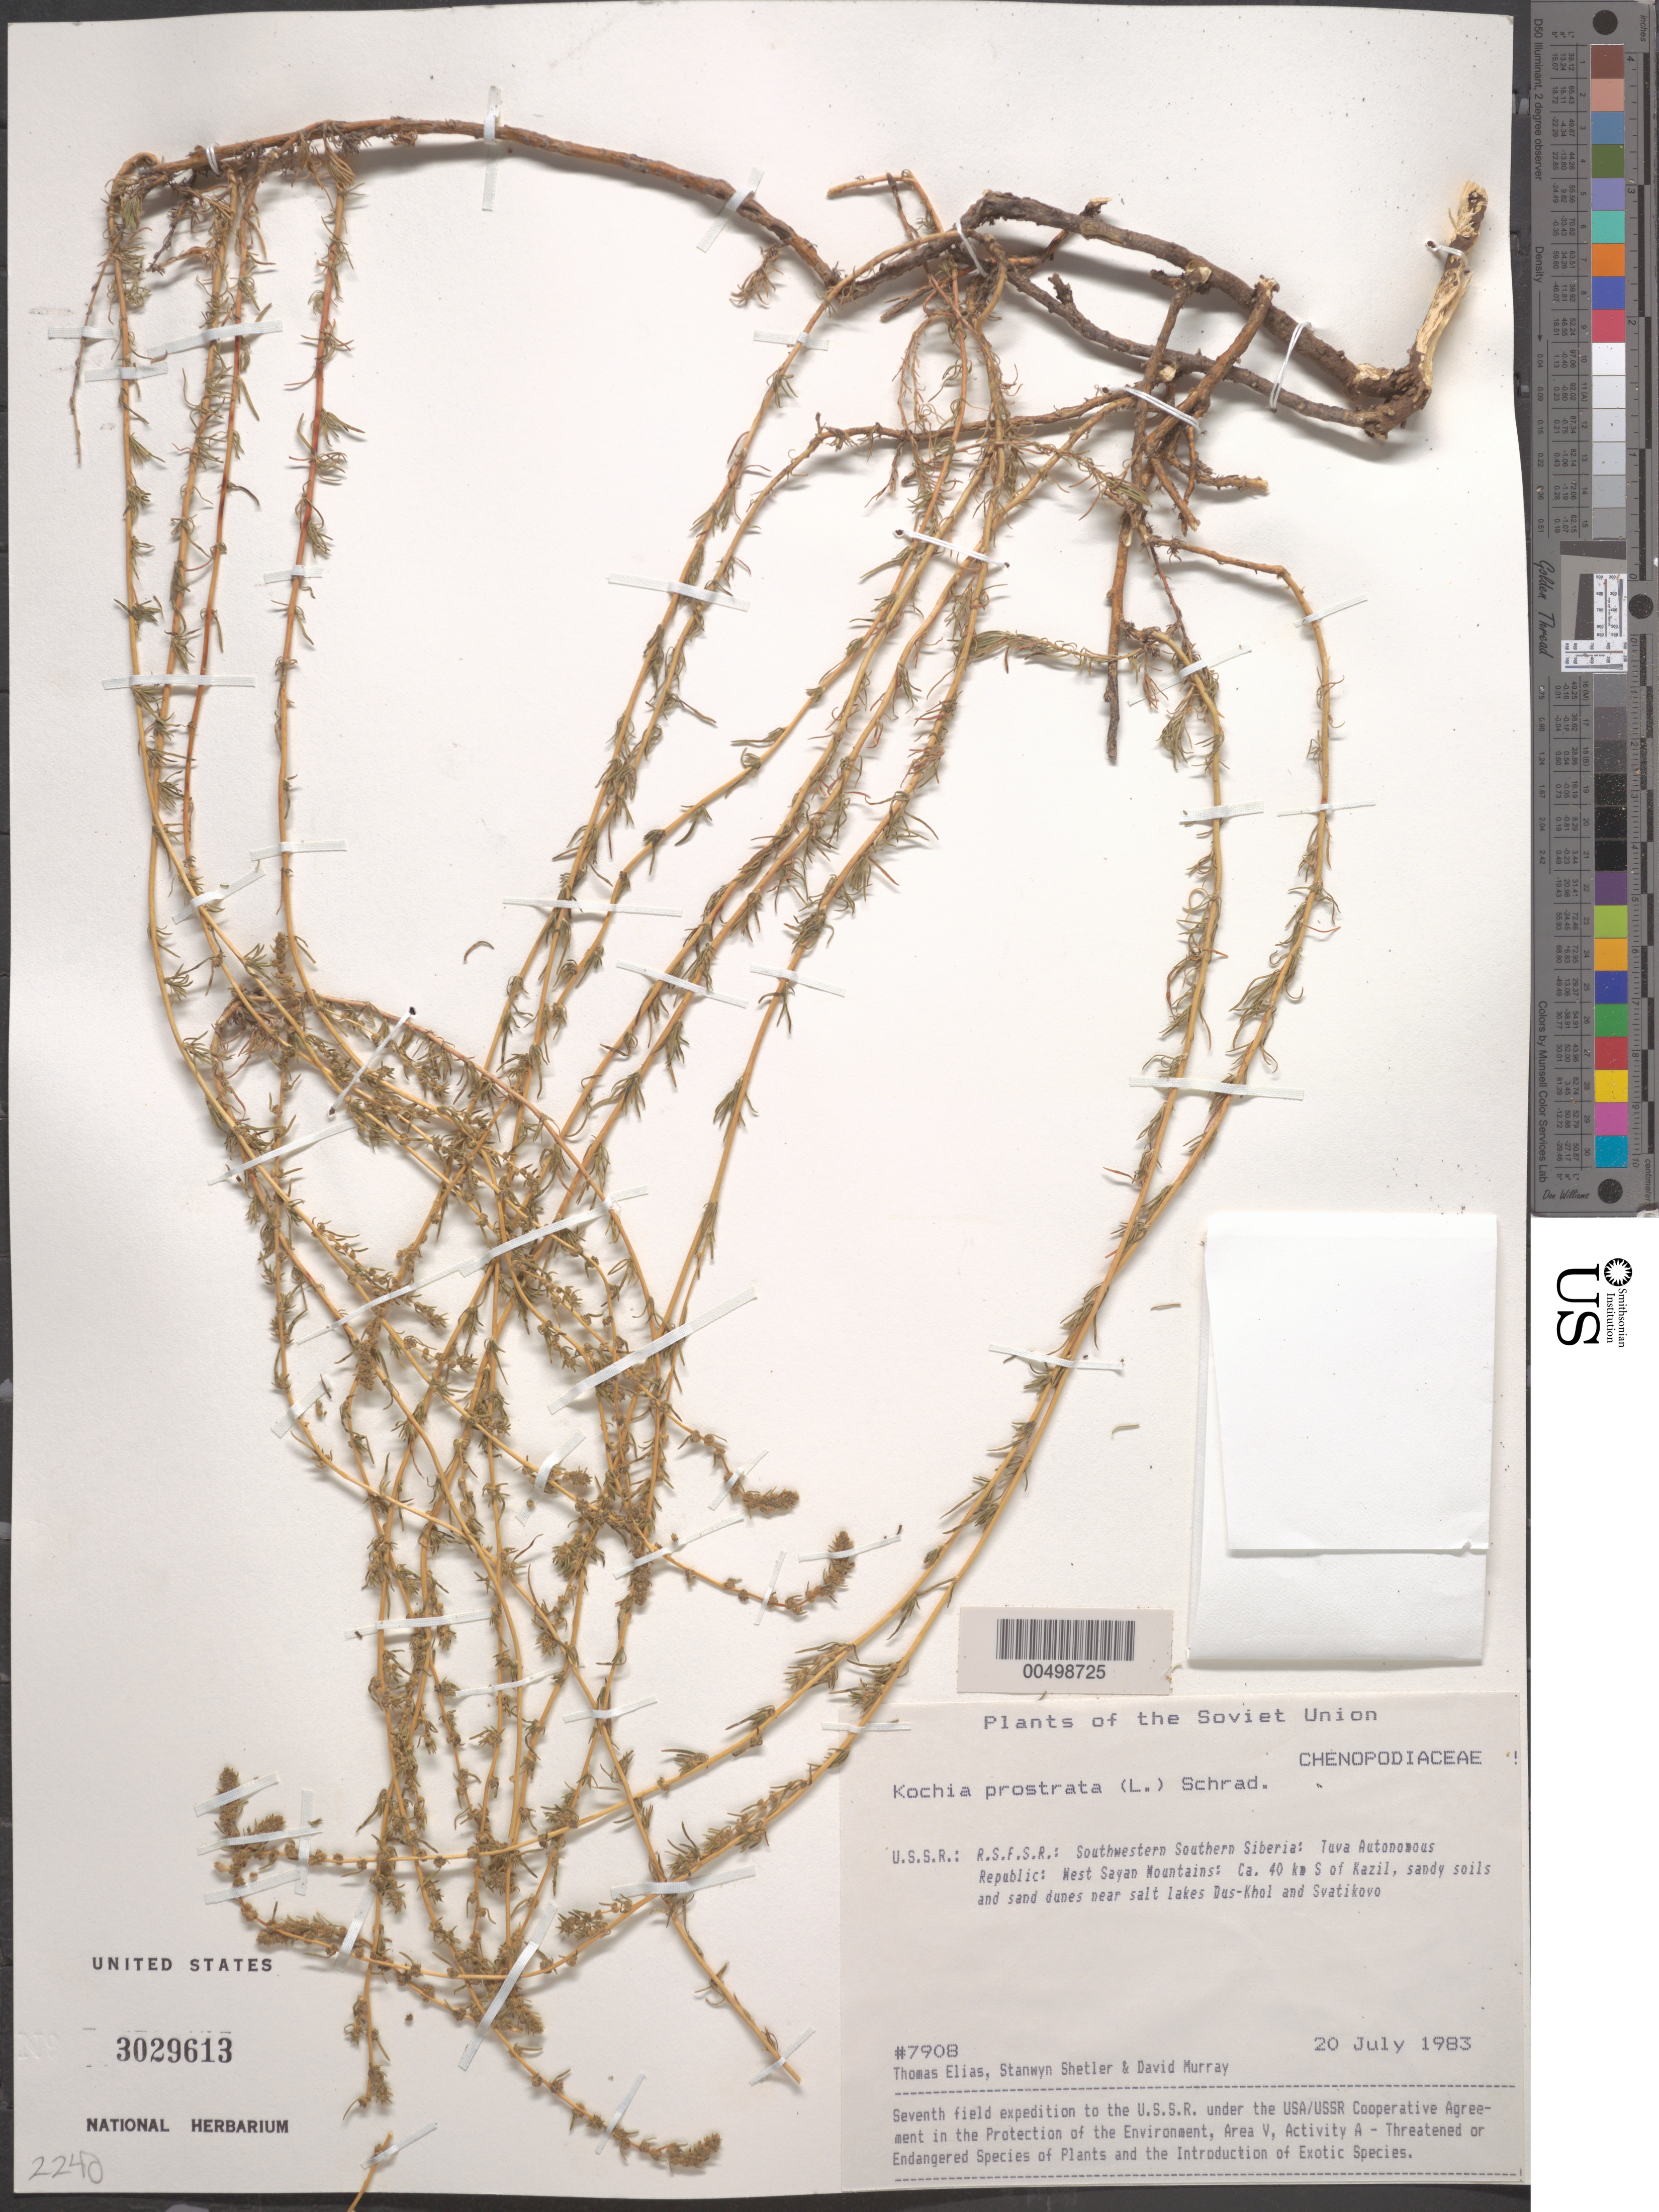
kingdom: Plantae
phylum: Tracheophyta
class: Magnoliopsida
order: Caryophyllales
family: Amaranthaceae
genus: Bassia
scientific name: Bassia prostrata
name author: (L.) Beck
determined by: U.S. National Herbarium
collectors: T. Elias, S. Shetler & D. F. Murray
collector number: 7908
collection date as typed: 20 Jul 1983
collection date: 1983-07-20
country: Russian Federation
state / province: Tuva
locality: West Sayan Mountains, ca. 40 km S of Kazil [Kyzyl], near salt lakes Dus-Khol and Svatikovo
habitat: sandy soils and sand dunes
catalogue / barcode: US 3029613